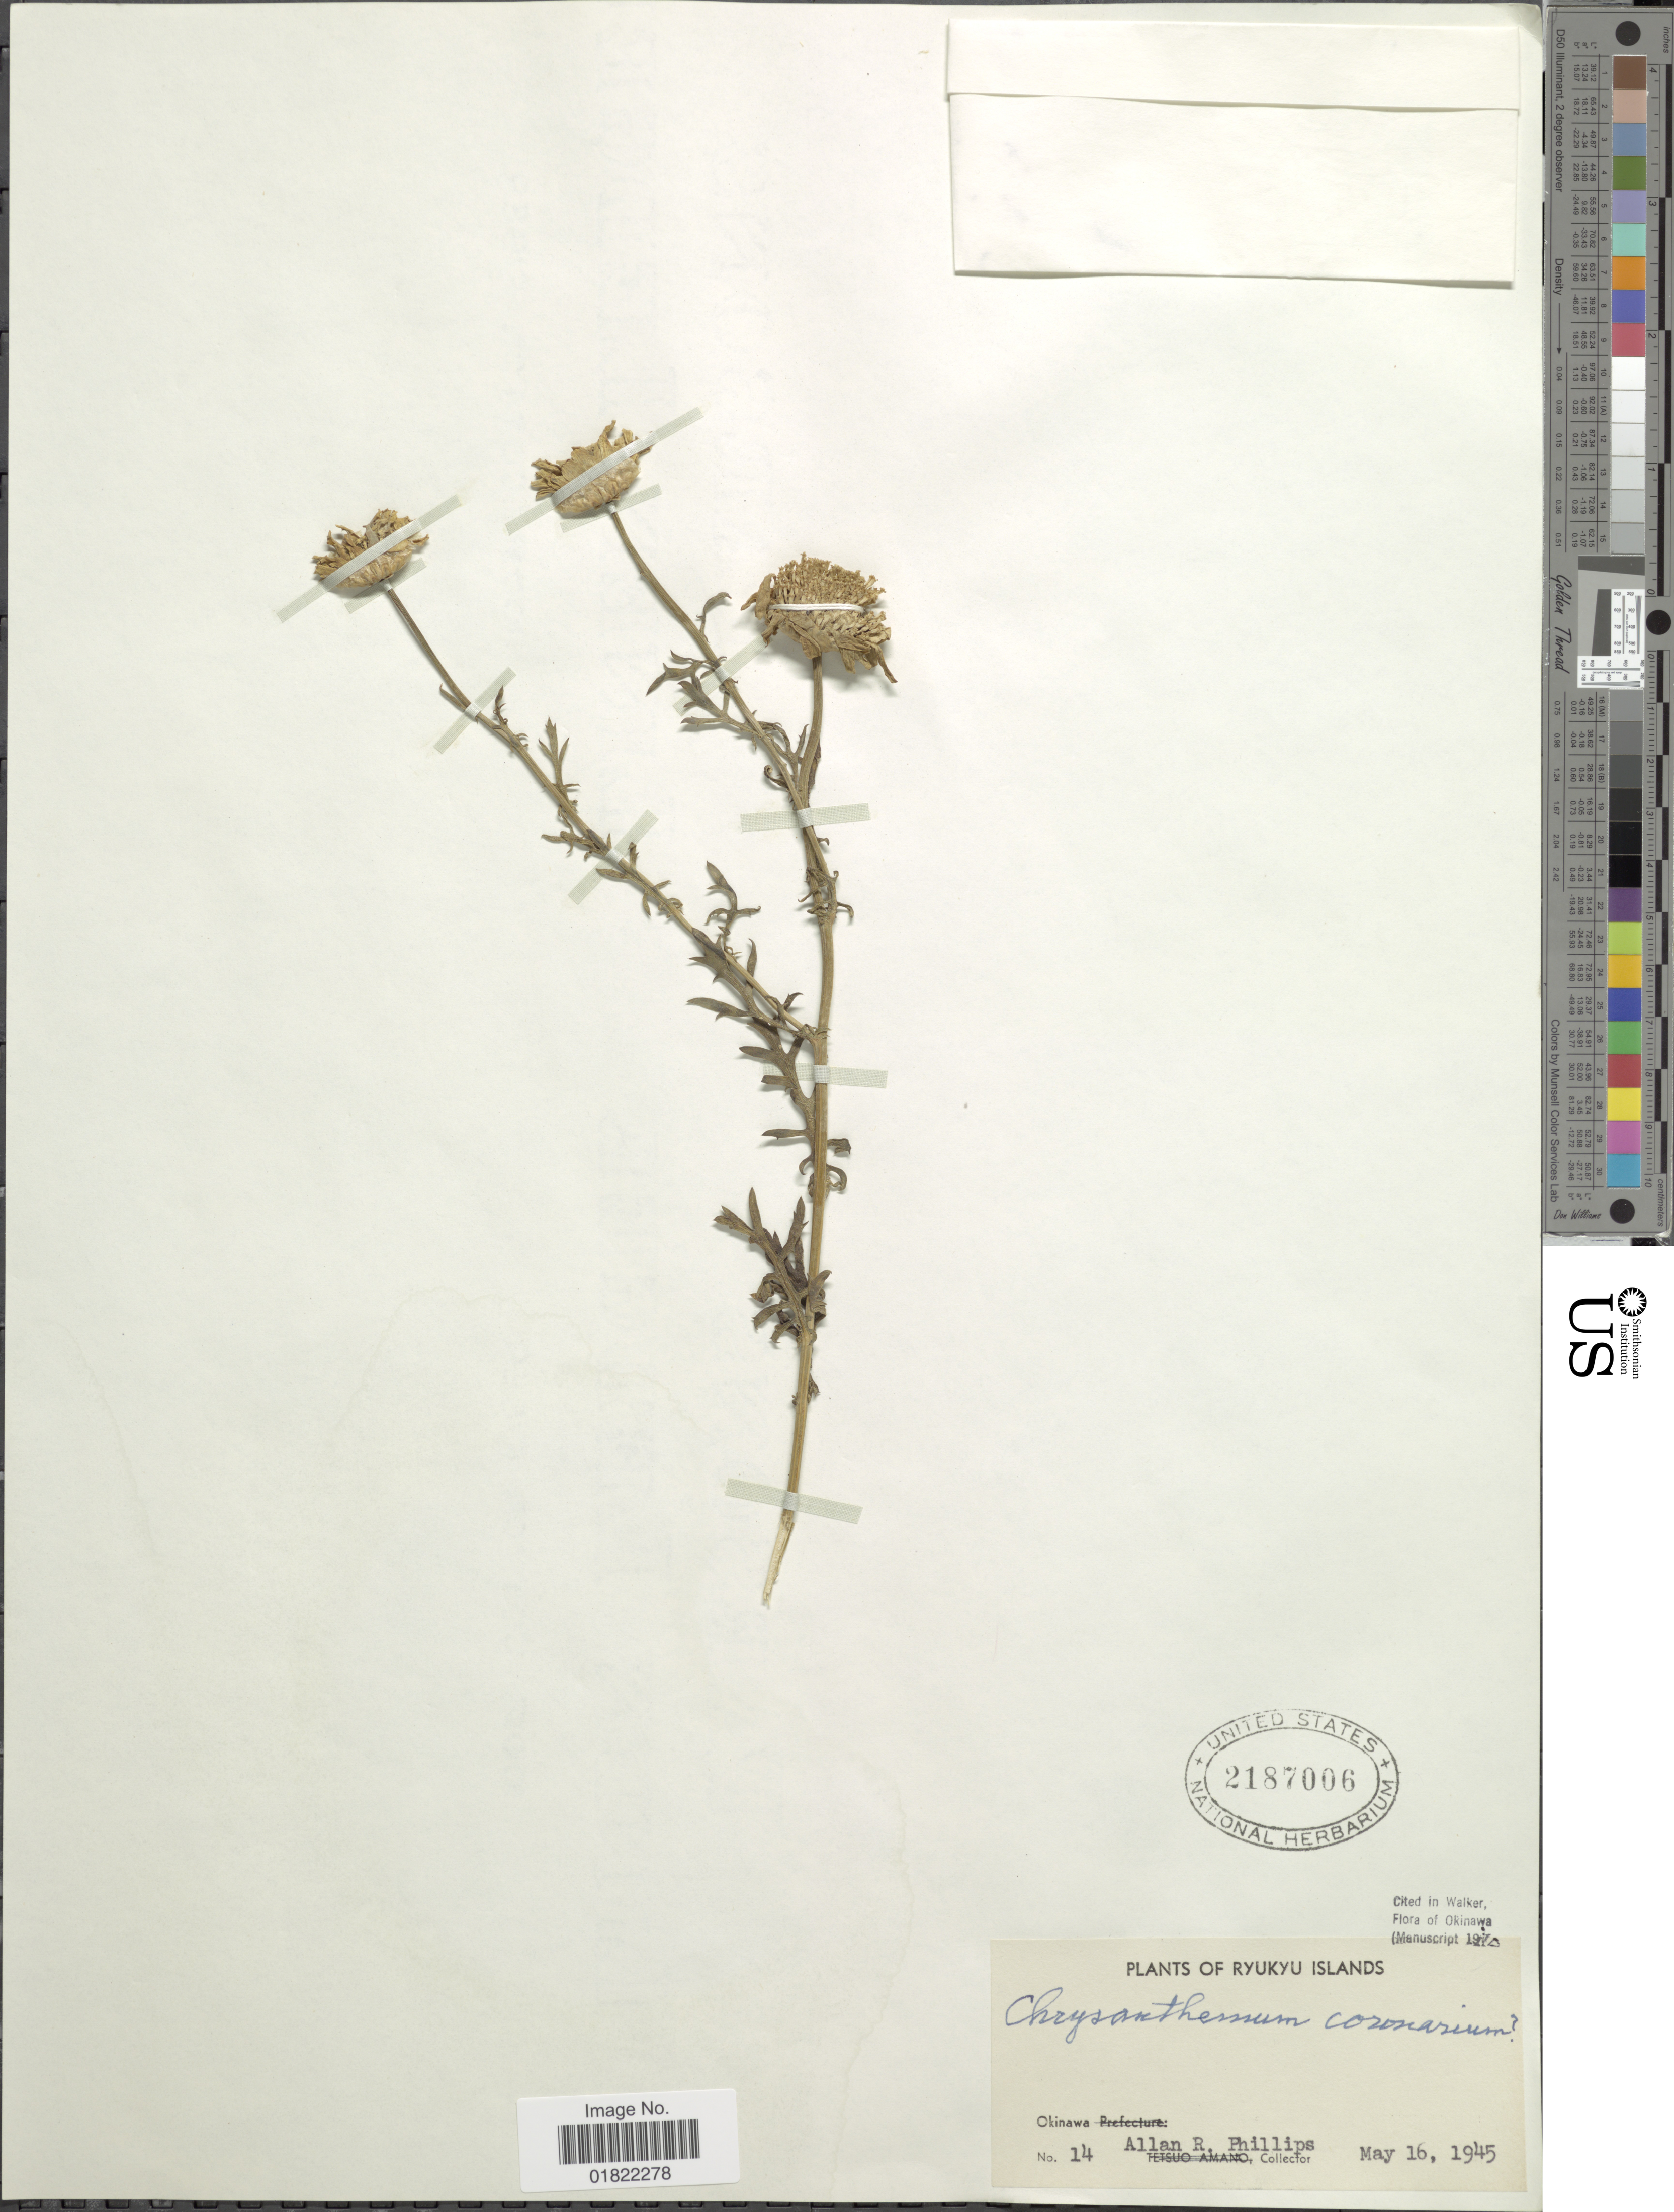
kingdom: Plantae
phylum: Tracheophyta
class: Magnoliopsida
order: Asterales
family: Asteraceae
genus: Chrysanthemum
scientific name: Chrysanthemum coronarium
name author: L.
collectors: A. R. Phillips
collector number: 14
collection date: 1945-05-16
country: Japan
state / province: Okinawa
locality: Ryukyu Islands, Okinawa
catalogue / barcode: US 2187006